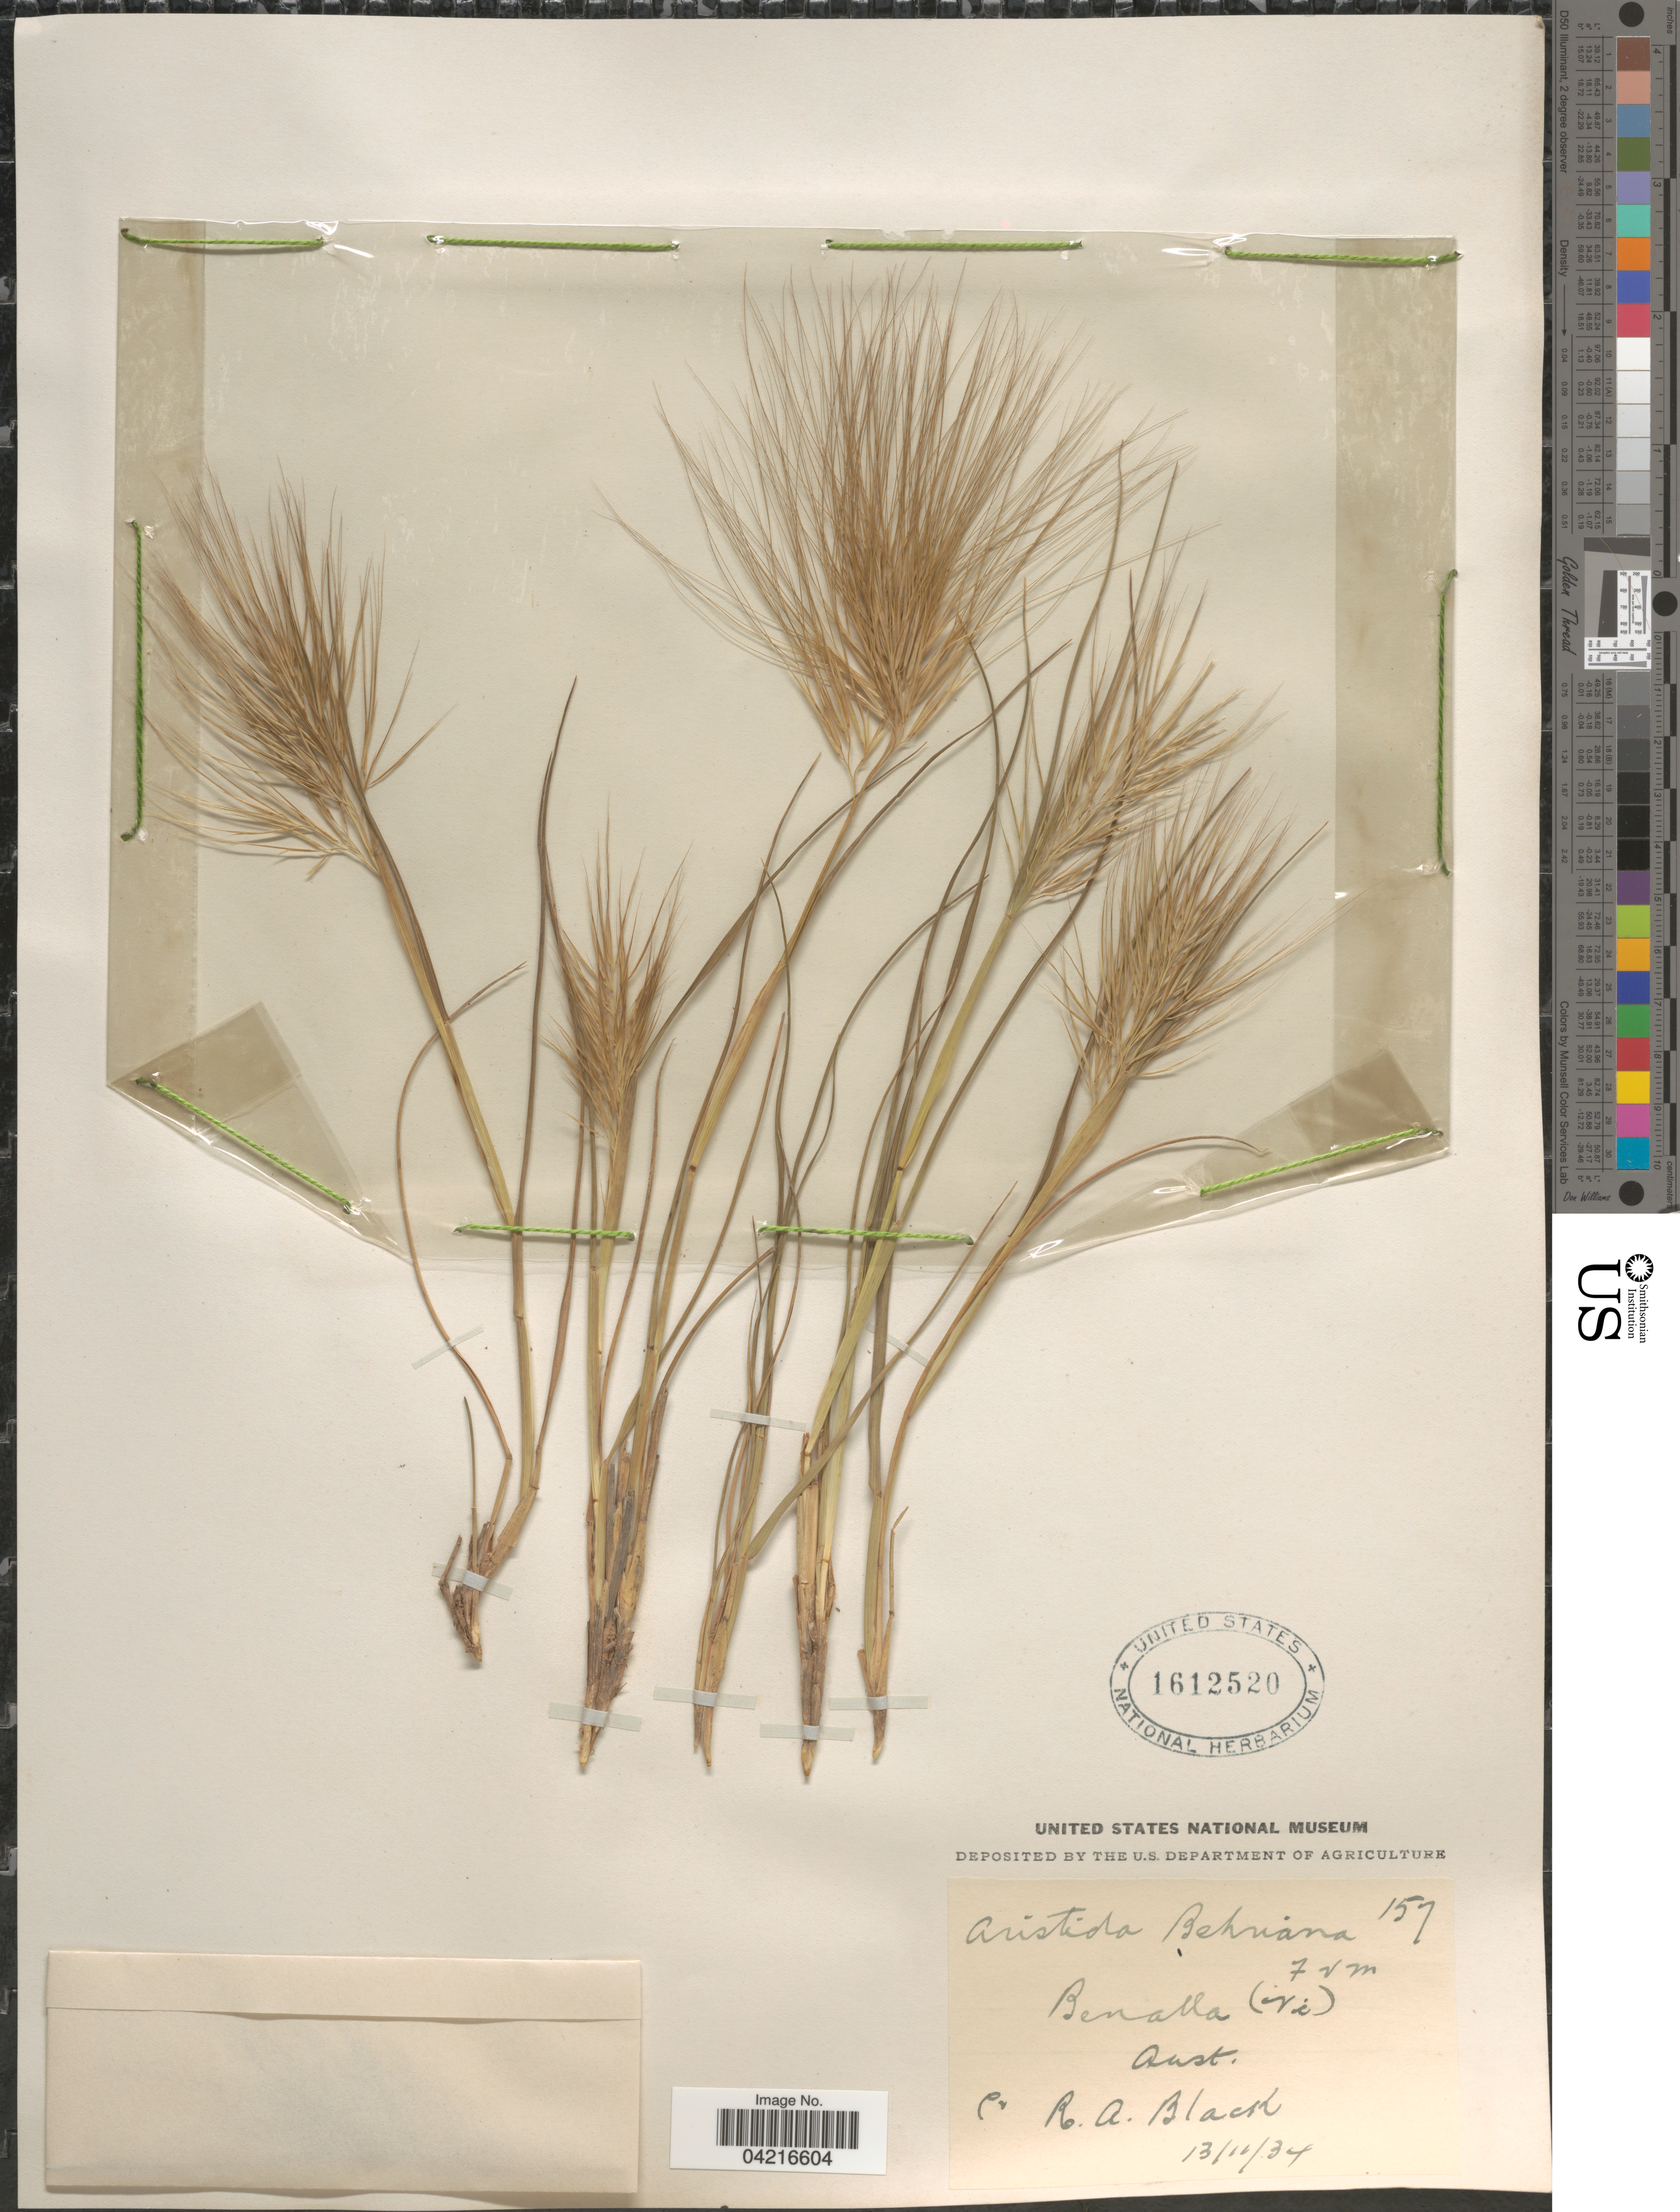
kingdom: Plantae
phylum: Tracheophyta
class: Liliopsida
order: Poales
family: Poaceae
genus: Aristida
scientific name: Aristida behriana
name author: F. Muell.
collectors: R. A. Black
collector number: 157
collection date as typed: Transcribed d/m/y: 13/11/34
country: Australia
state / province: Victoria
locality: Benalla (Vic.)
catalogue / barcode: US 1612520